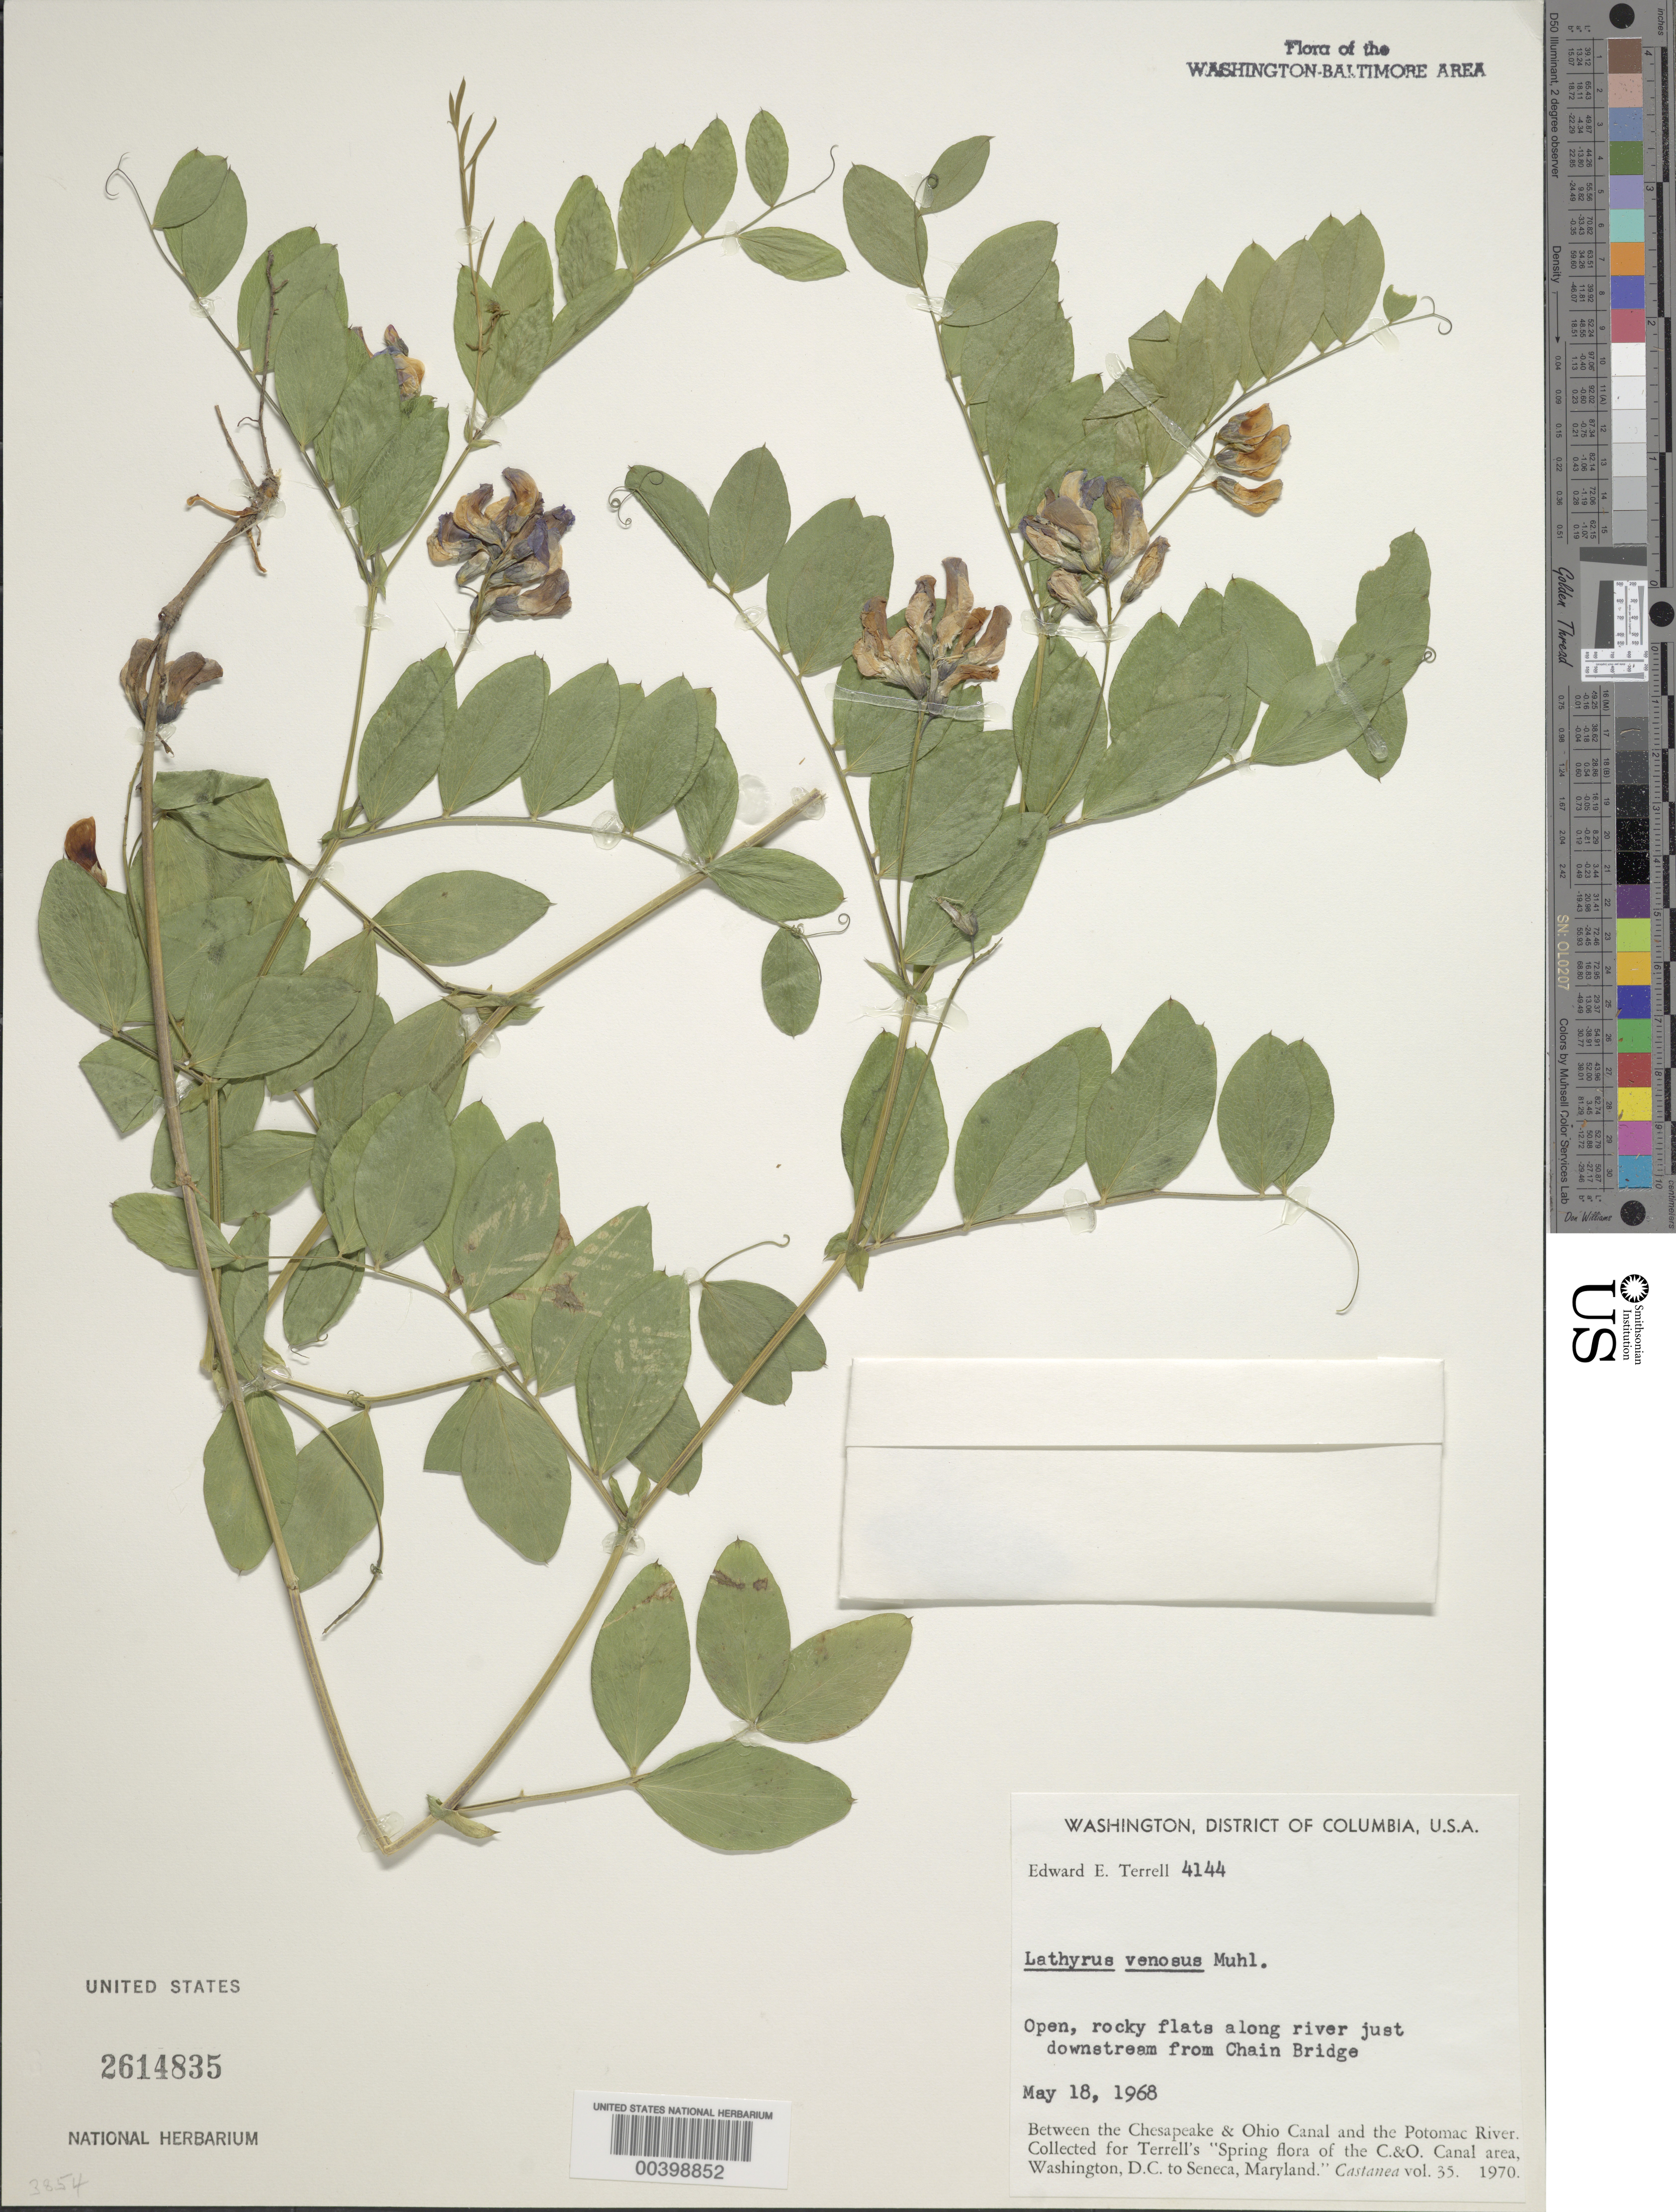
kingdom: Plantae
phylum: Tracheophyta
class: Magnoliopsida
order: Fabales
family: Fabaceae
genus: Lathyrus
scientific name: Lathyrus venosus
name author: Muhl. ex Willd.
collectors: E. E. Terrell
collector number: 4144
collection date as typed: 18 May 1968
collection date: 1968-05-18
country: United States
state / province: District of Columbia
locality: Potomac Flats below Chain Bridge C. and O. Canal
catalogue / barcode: US 2614835